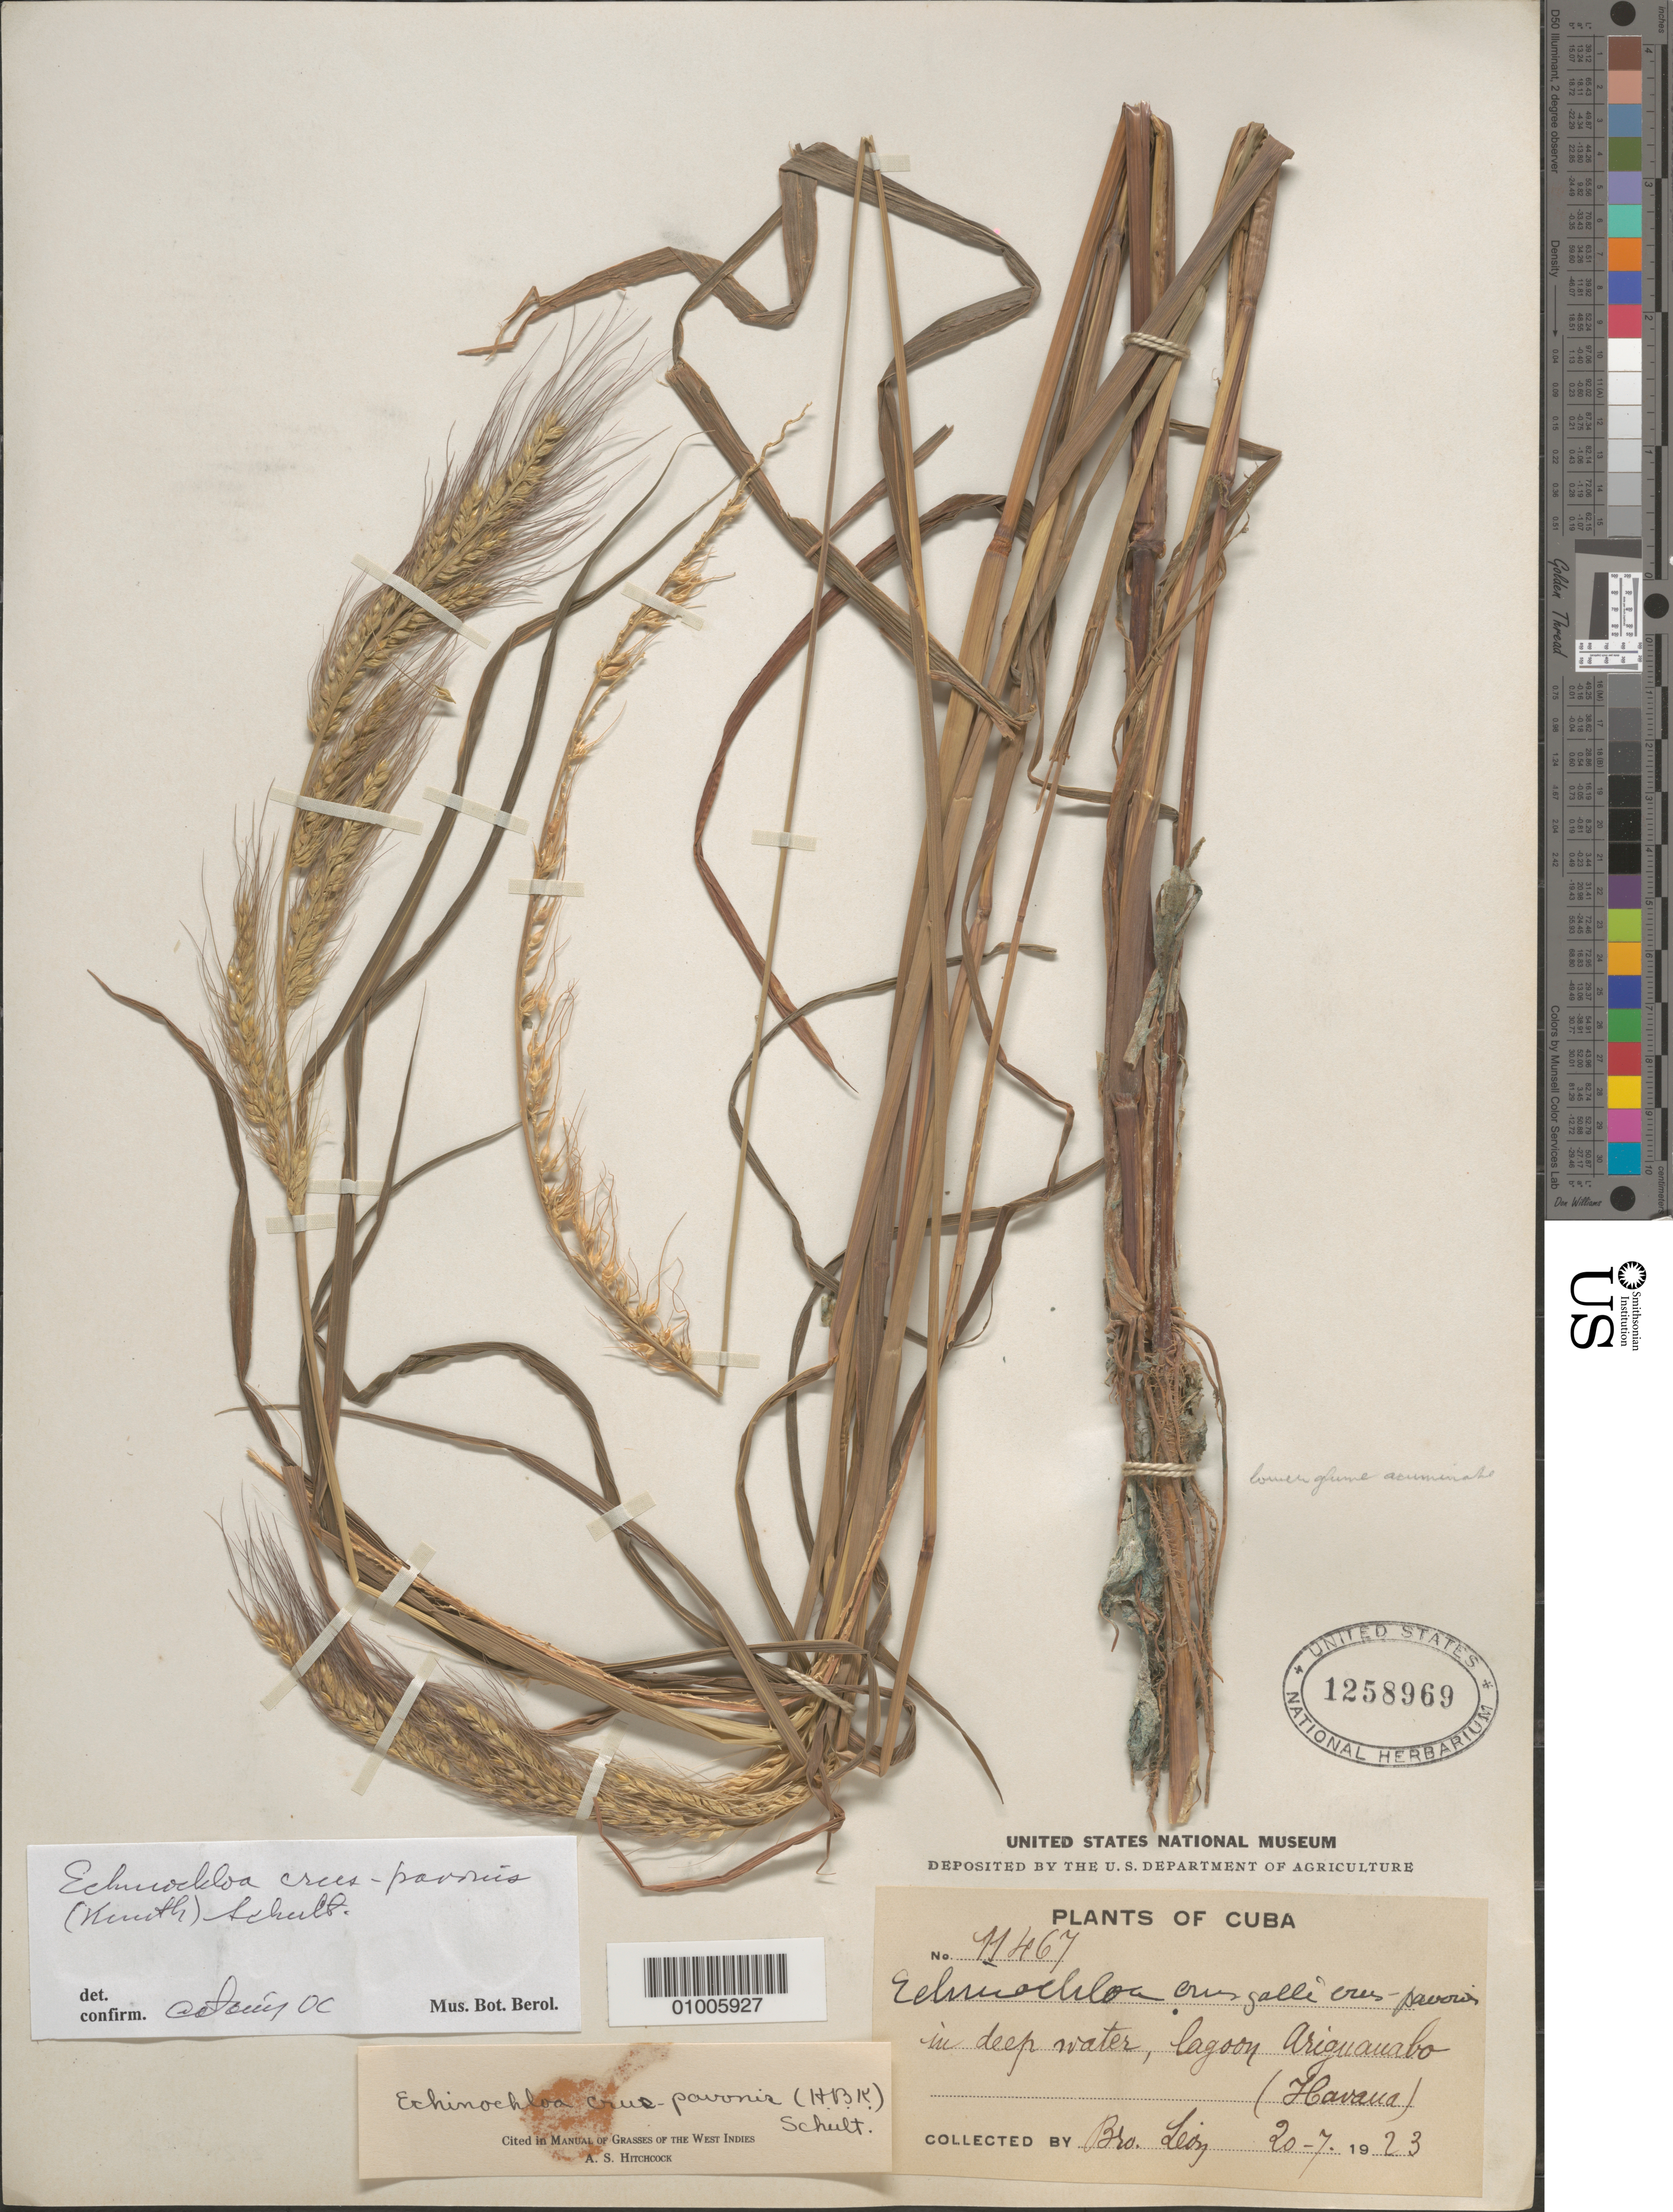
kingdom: Plantae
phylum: Tracheophyta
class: Liliopsida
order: Poales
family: Poaceae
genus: Echinochloa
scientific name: Echinochloa crus-pavonis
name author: (Kunth) Schult.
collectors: Bro. León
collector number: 11467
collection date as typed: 20 Jul 1923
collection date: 1923-07-20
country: Cuba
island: Cuba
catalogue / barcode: US 1258969